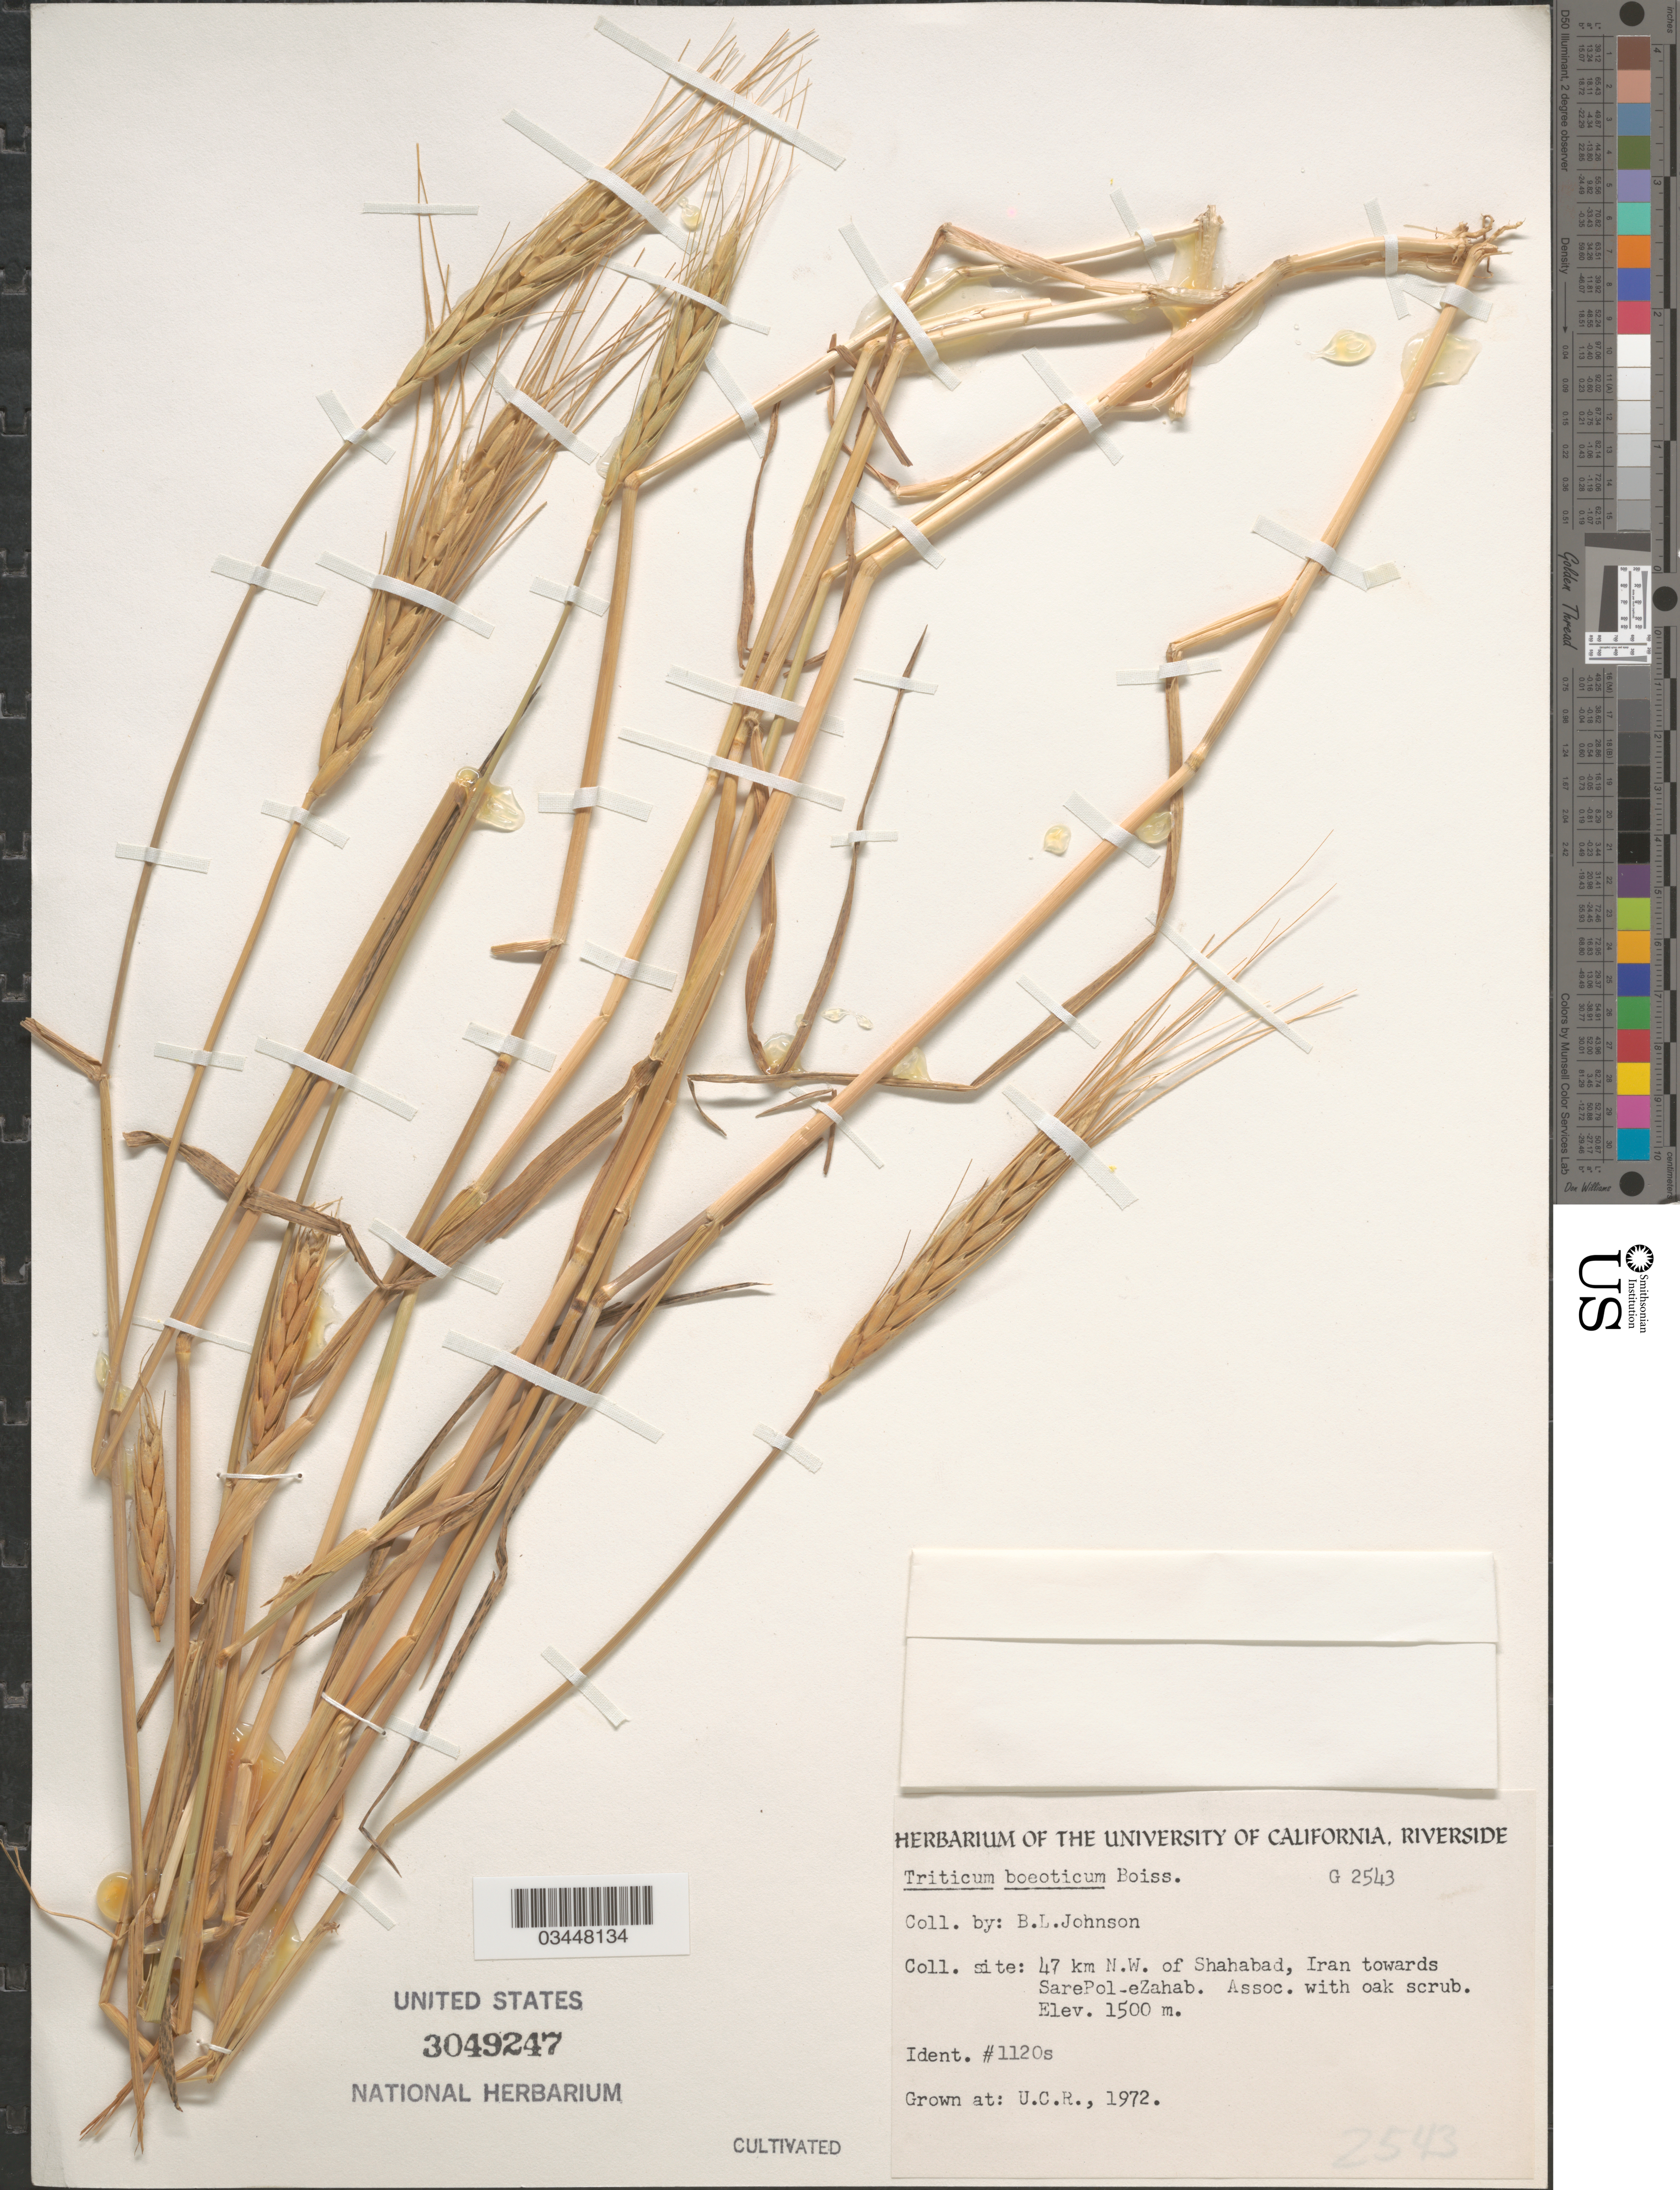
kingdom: Plantae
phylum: Tracheophyta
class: Liliopsida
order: Poales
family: Poaceae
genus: Triticum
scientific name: Triticum boeoticum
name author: Boiss.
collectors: ex herb. Univ. of California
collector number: G2543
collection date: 1972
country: United States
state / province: California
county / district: Riverside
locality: U.C.R.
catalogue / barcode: US 3049247